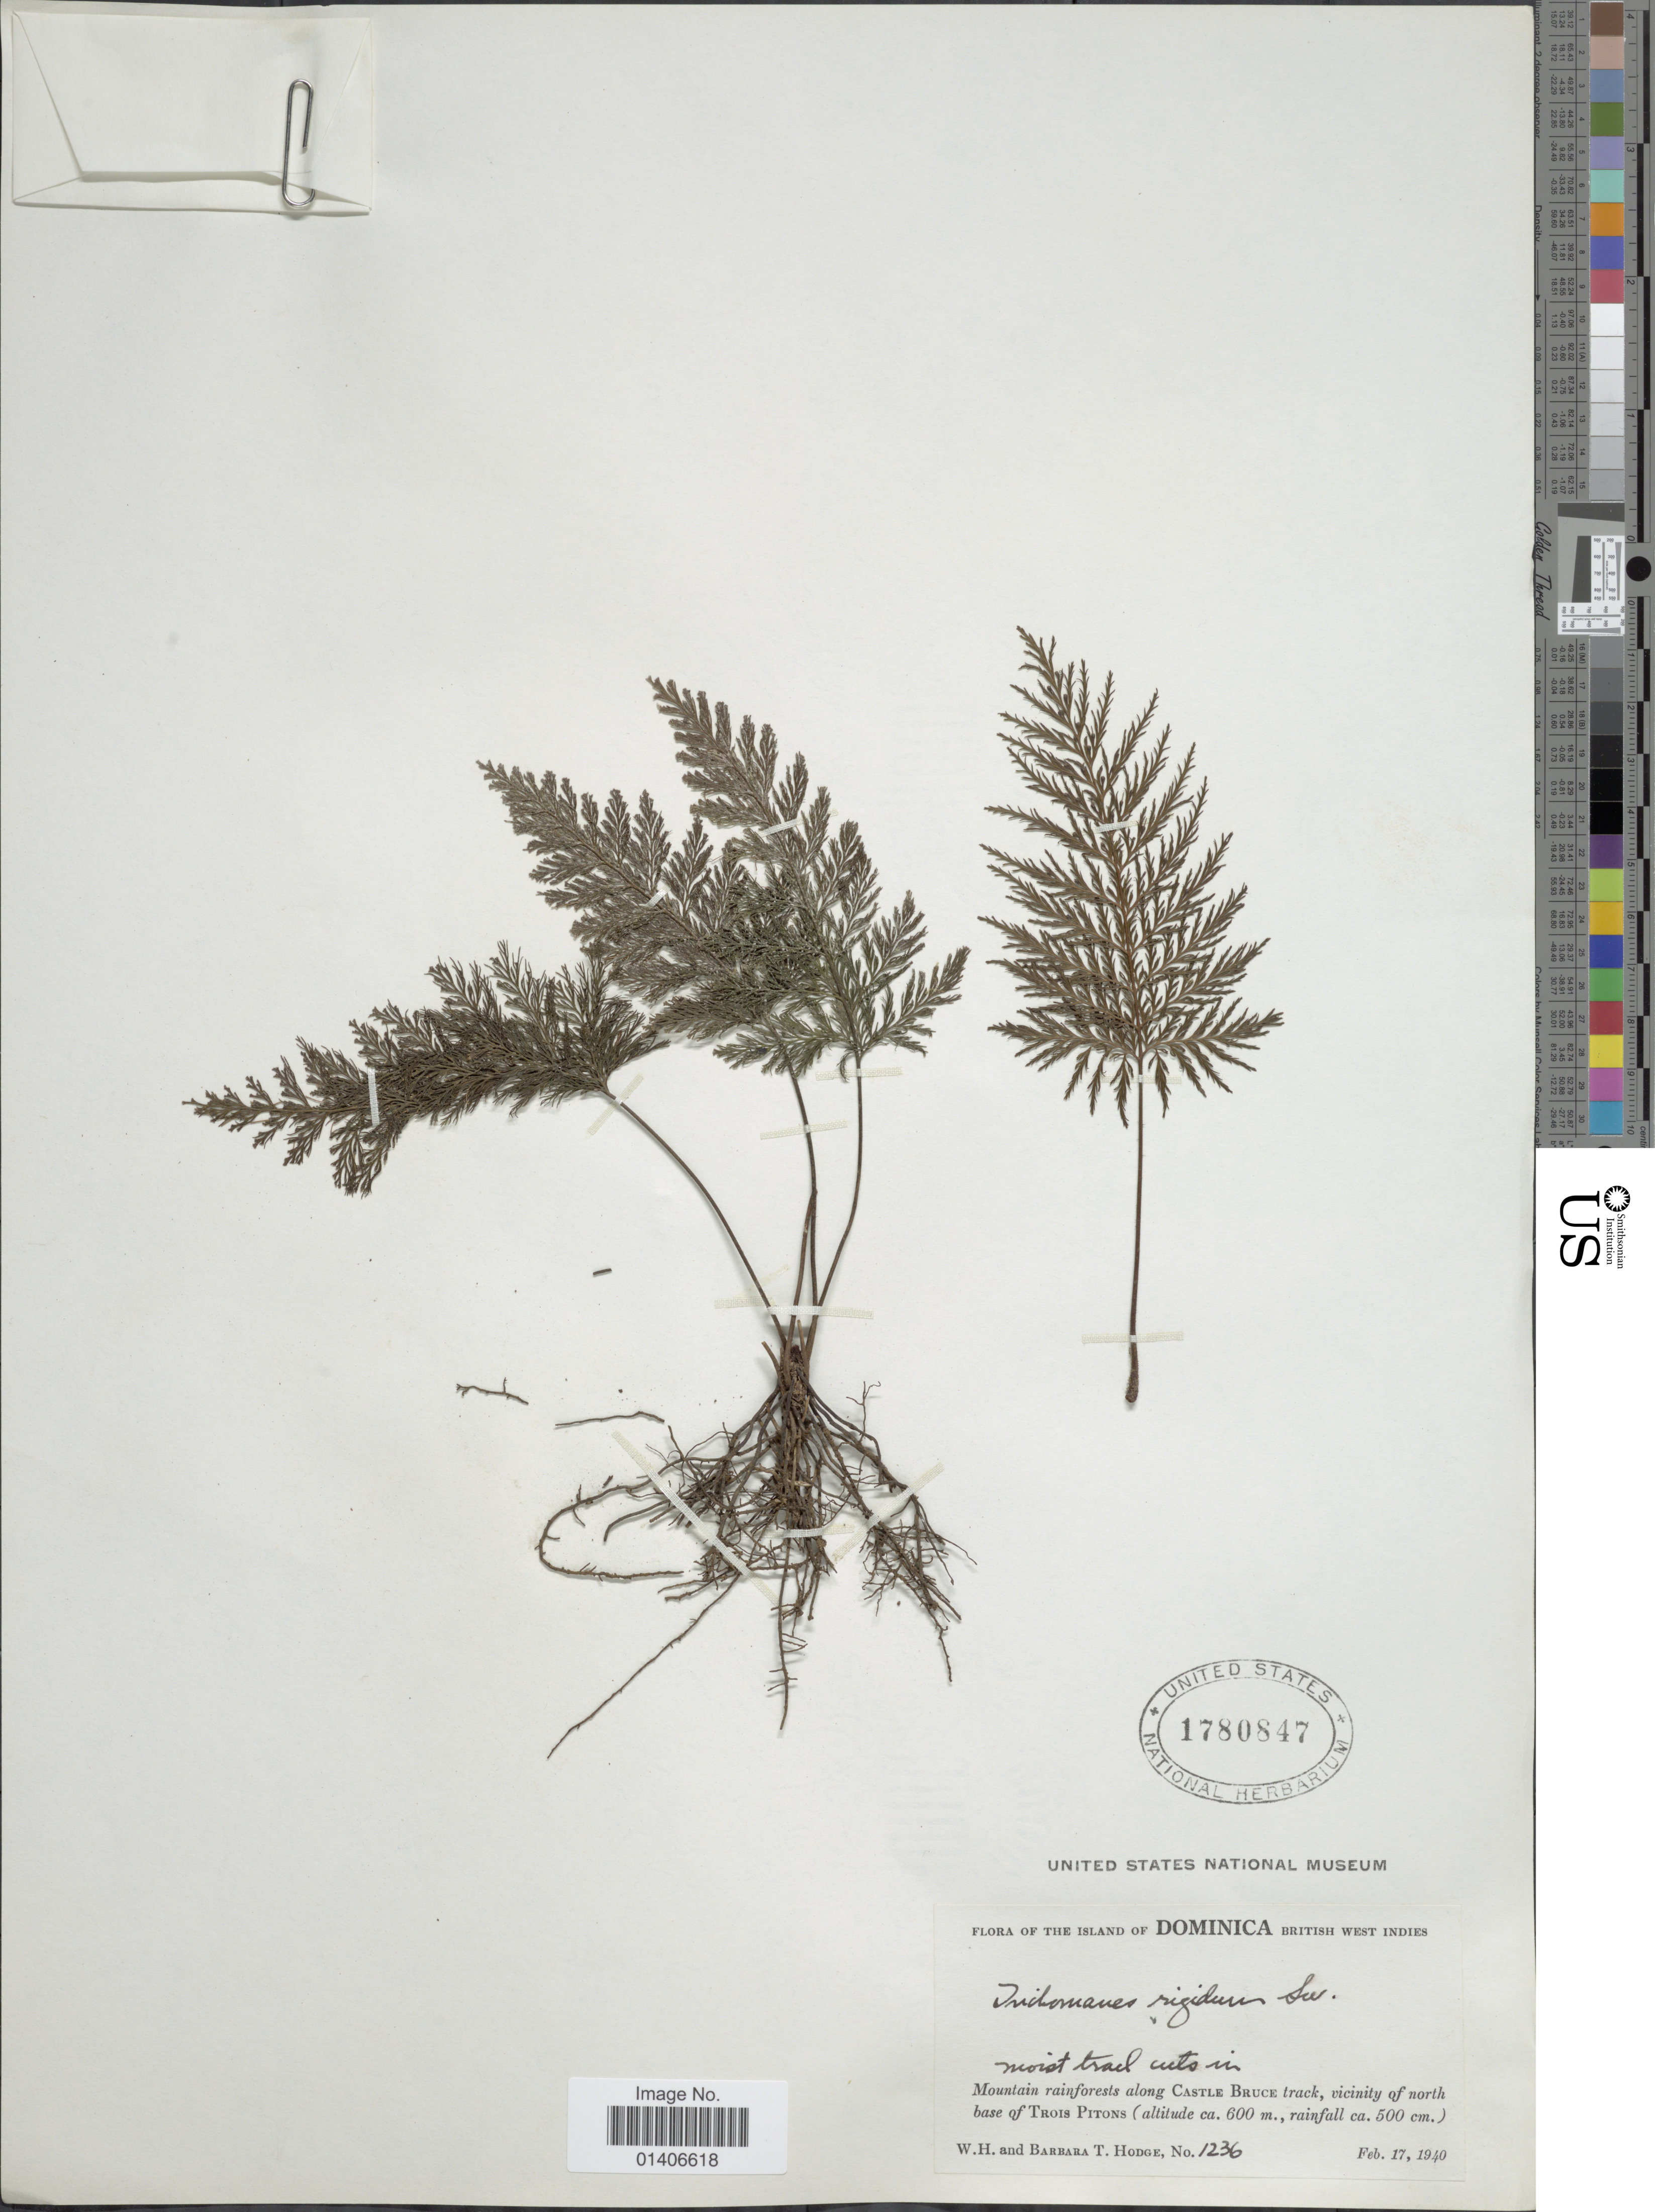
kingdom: Plantae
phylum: Tracheophyta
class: Polypodiopsida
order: Hymenophyllales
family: Hymenophyllaceae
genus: Abrodictyum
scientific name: Abrodictyum rigidum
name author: (Sw.) Ebihara & Dubuisson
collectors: W. Hodge & B. Hodge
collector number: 1236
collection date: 1940-02-17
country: Dominica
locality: The Island of Dominca British West Indies, Mountain rainforest along Castle Bruce track, vicinity of north base of trois Pitons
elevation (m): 600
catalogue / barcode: US 1780847